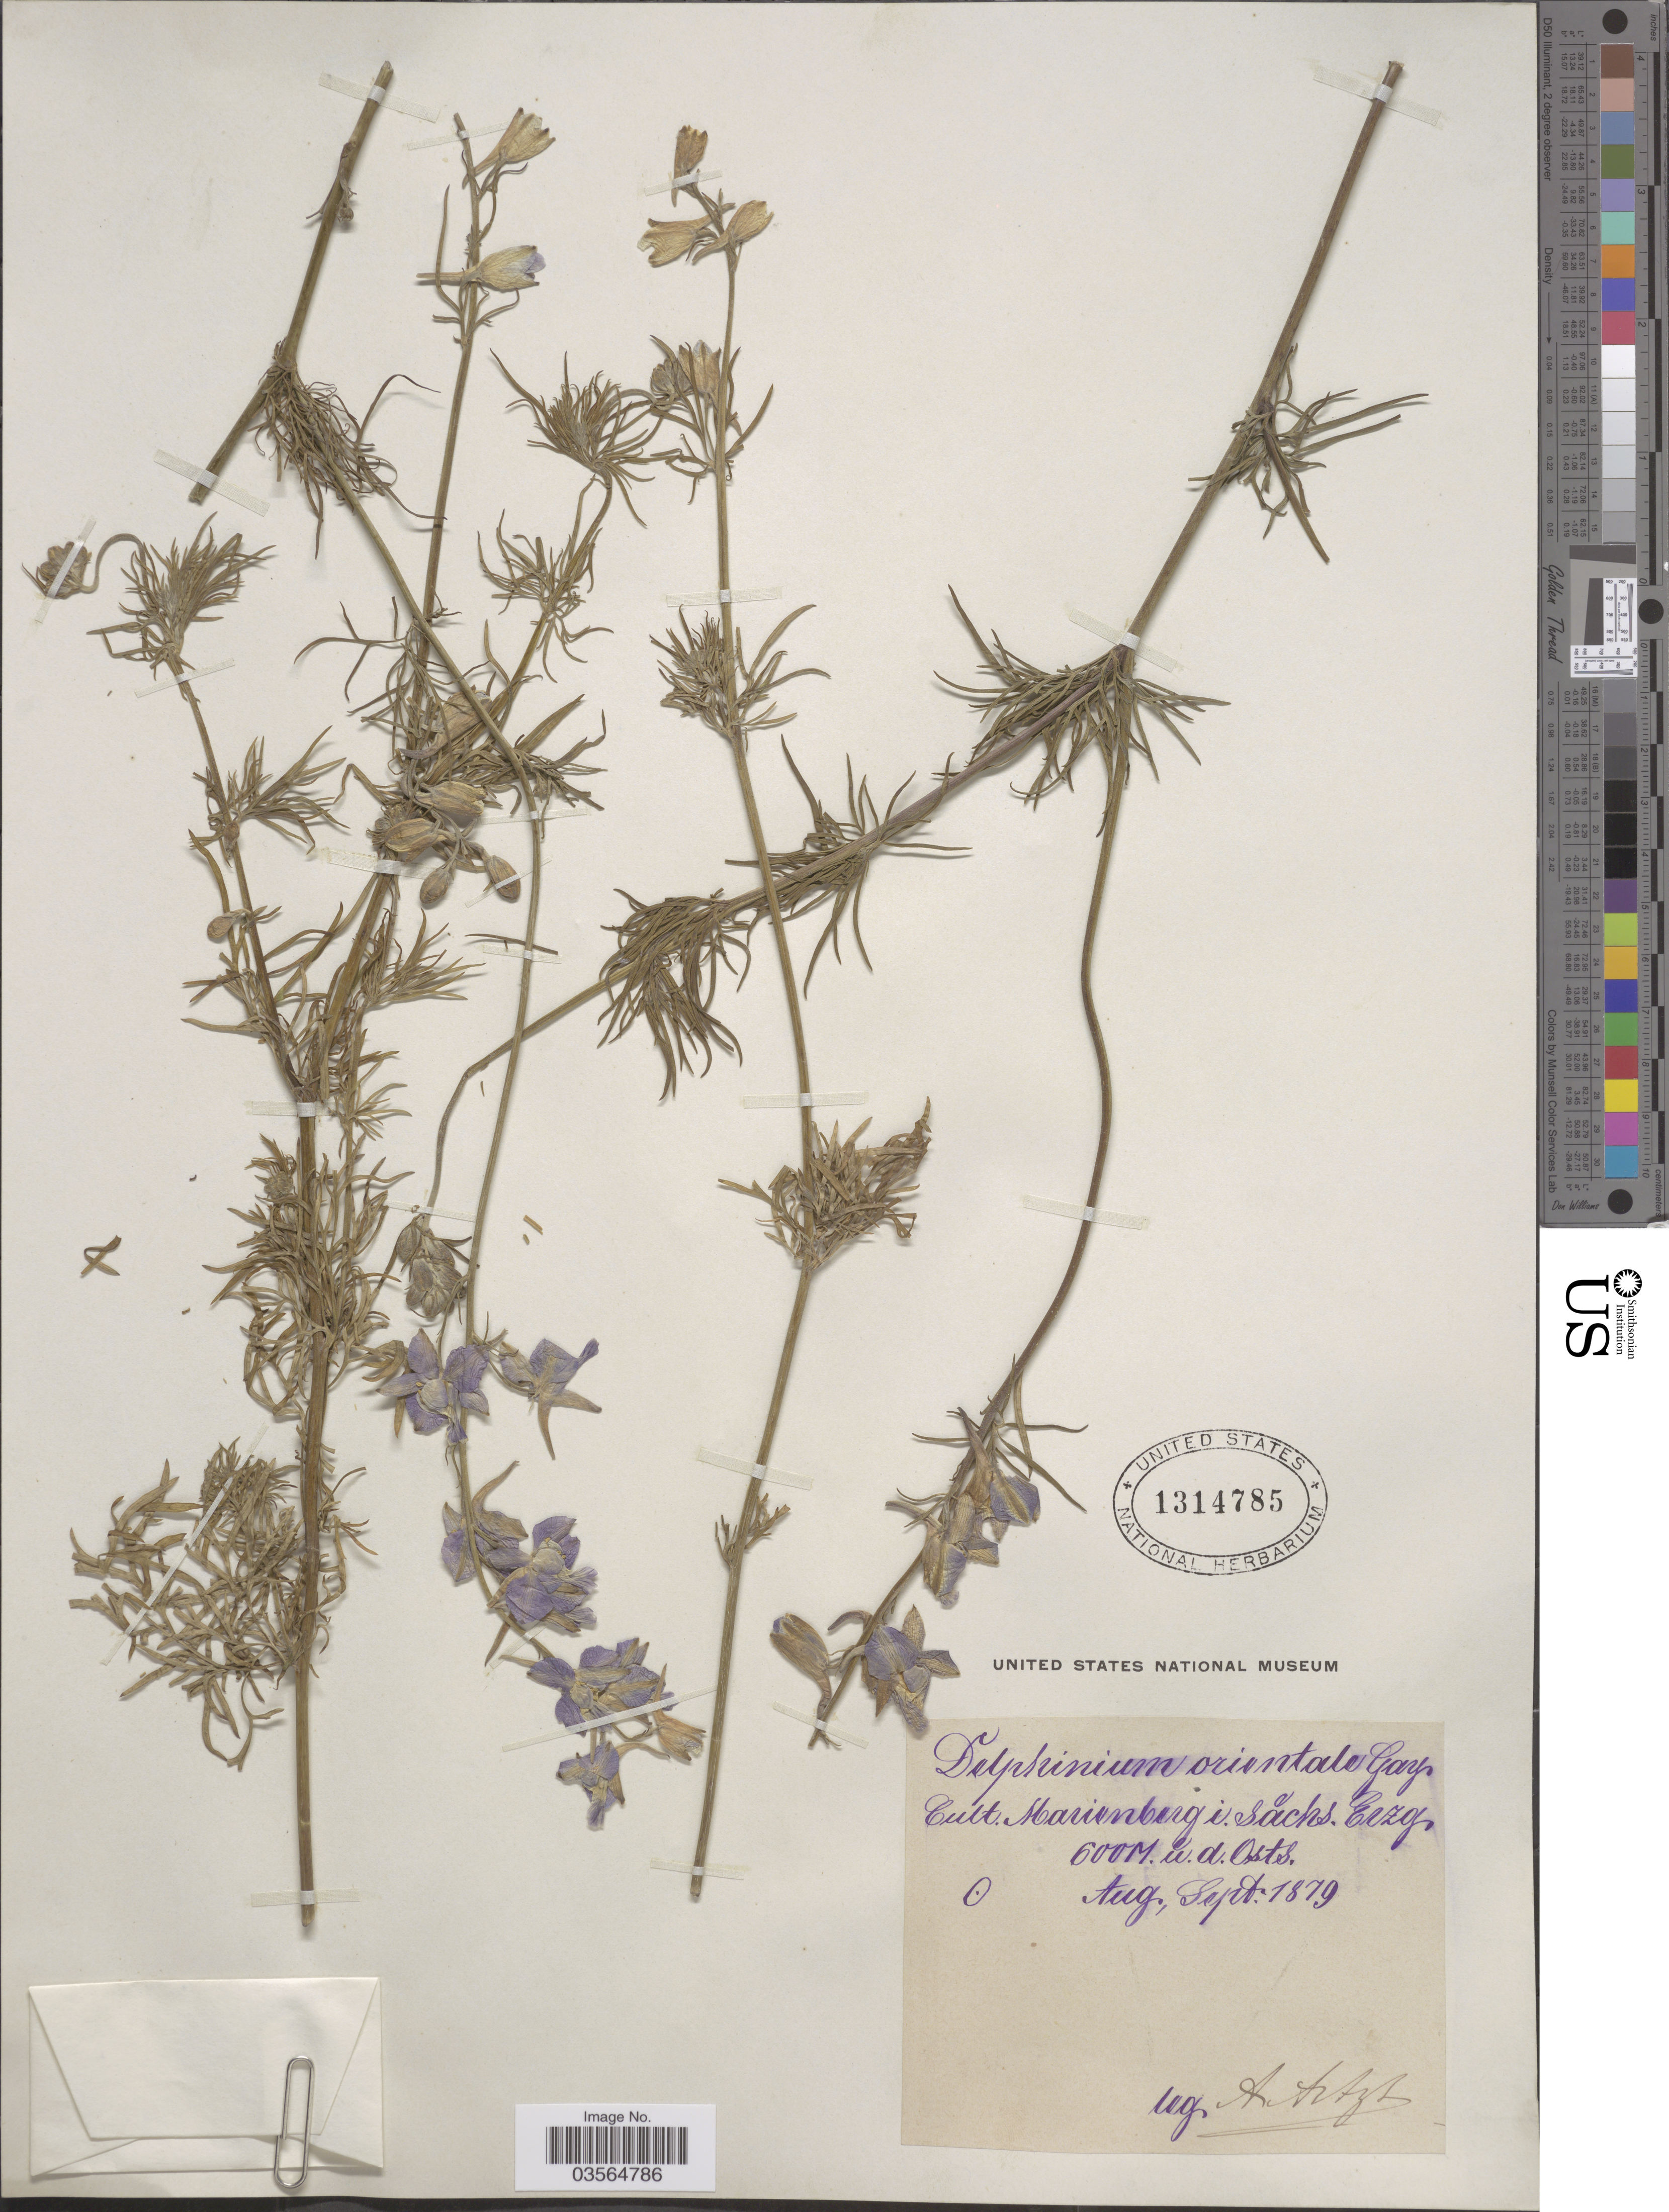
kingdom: Plantae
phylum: Tracheophyta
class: Magnoliopsida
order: Ranunculales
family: Ranunculaceae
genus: Delphinium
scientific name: Delphinium hispanicum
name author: Willk. ex Costa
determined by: Du Pasquier, P.-E.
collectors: A. Artzt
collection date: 1879-08/1879-09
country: Germany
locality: Marienburg i. Sachs. Erzg.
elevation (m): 600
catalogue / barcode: US 1314785